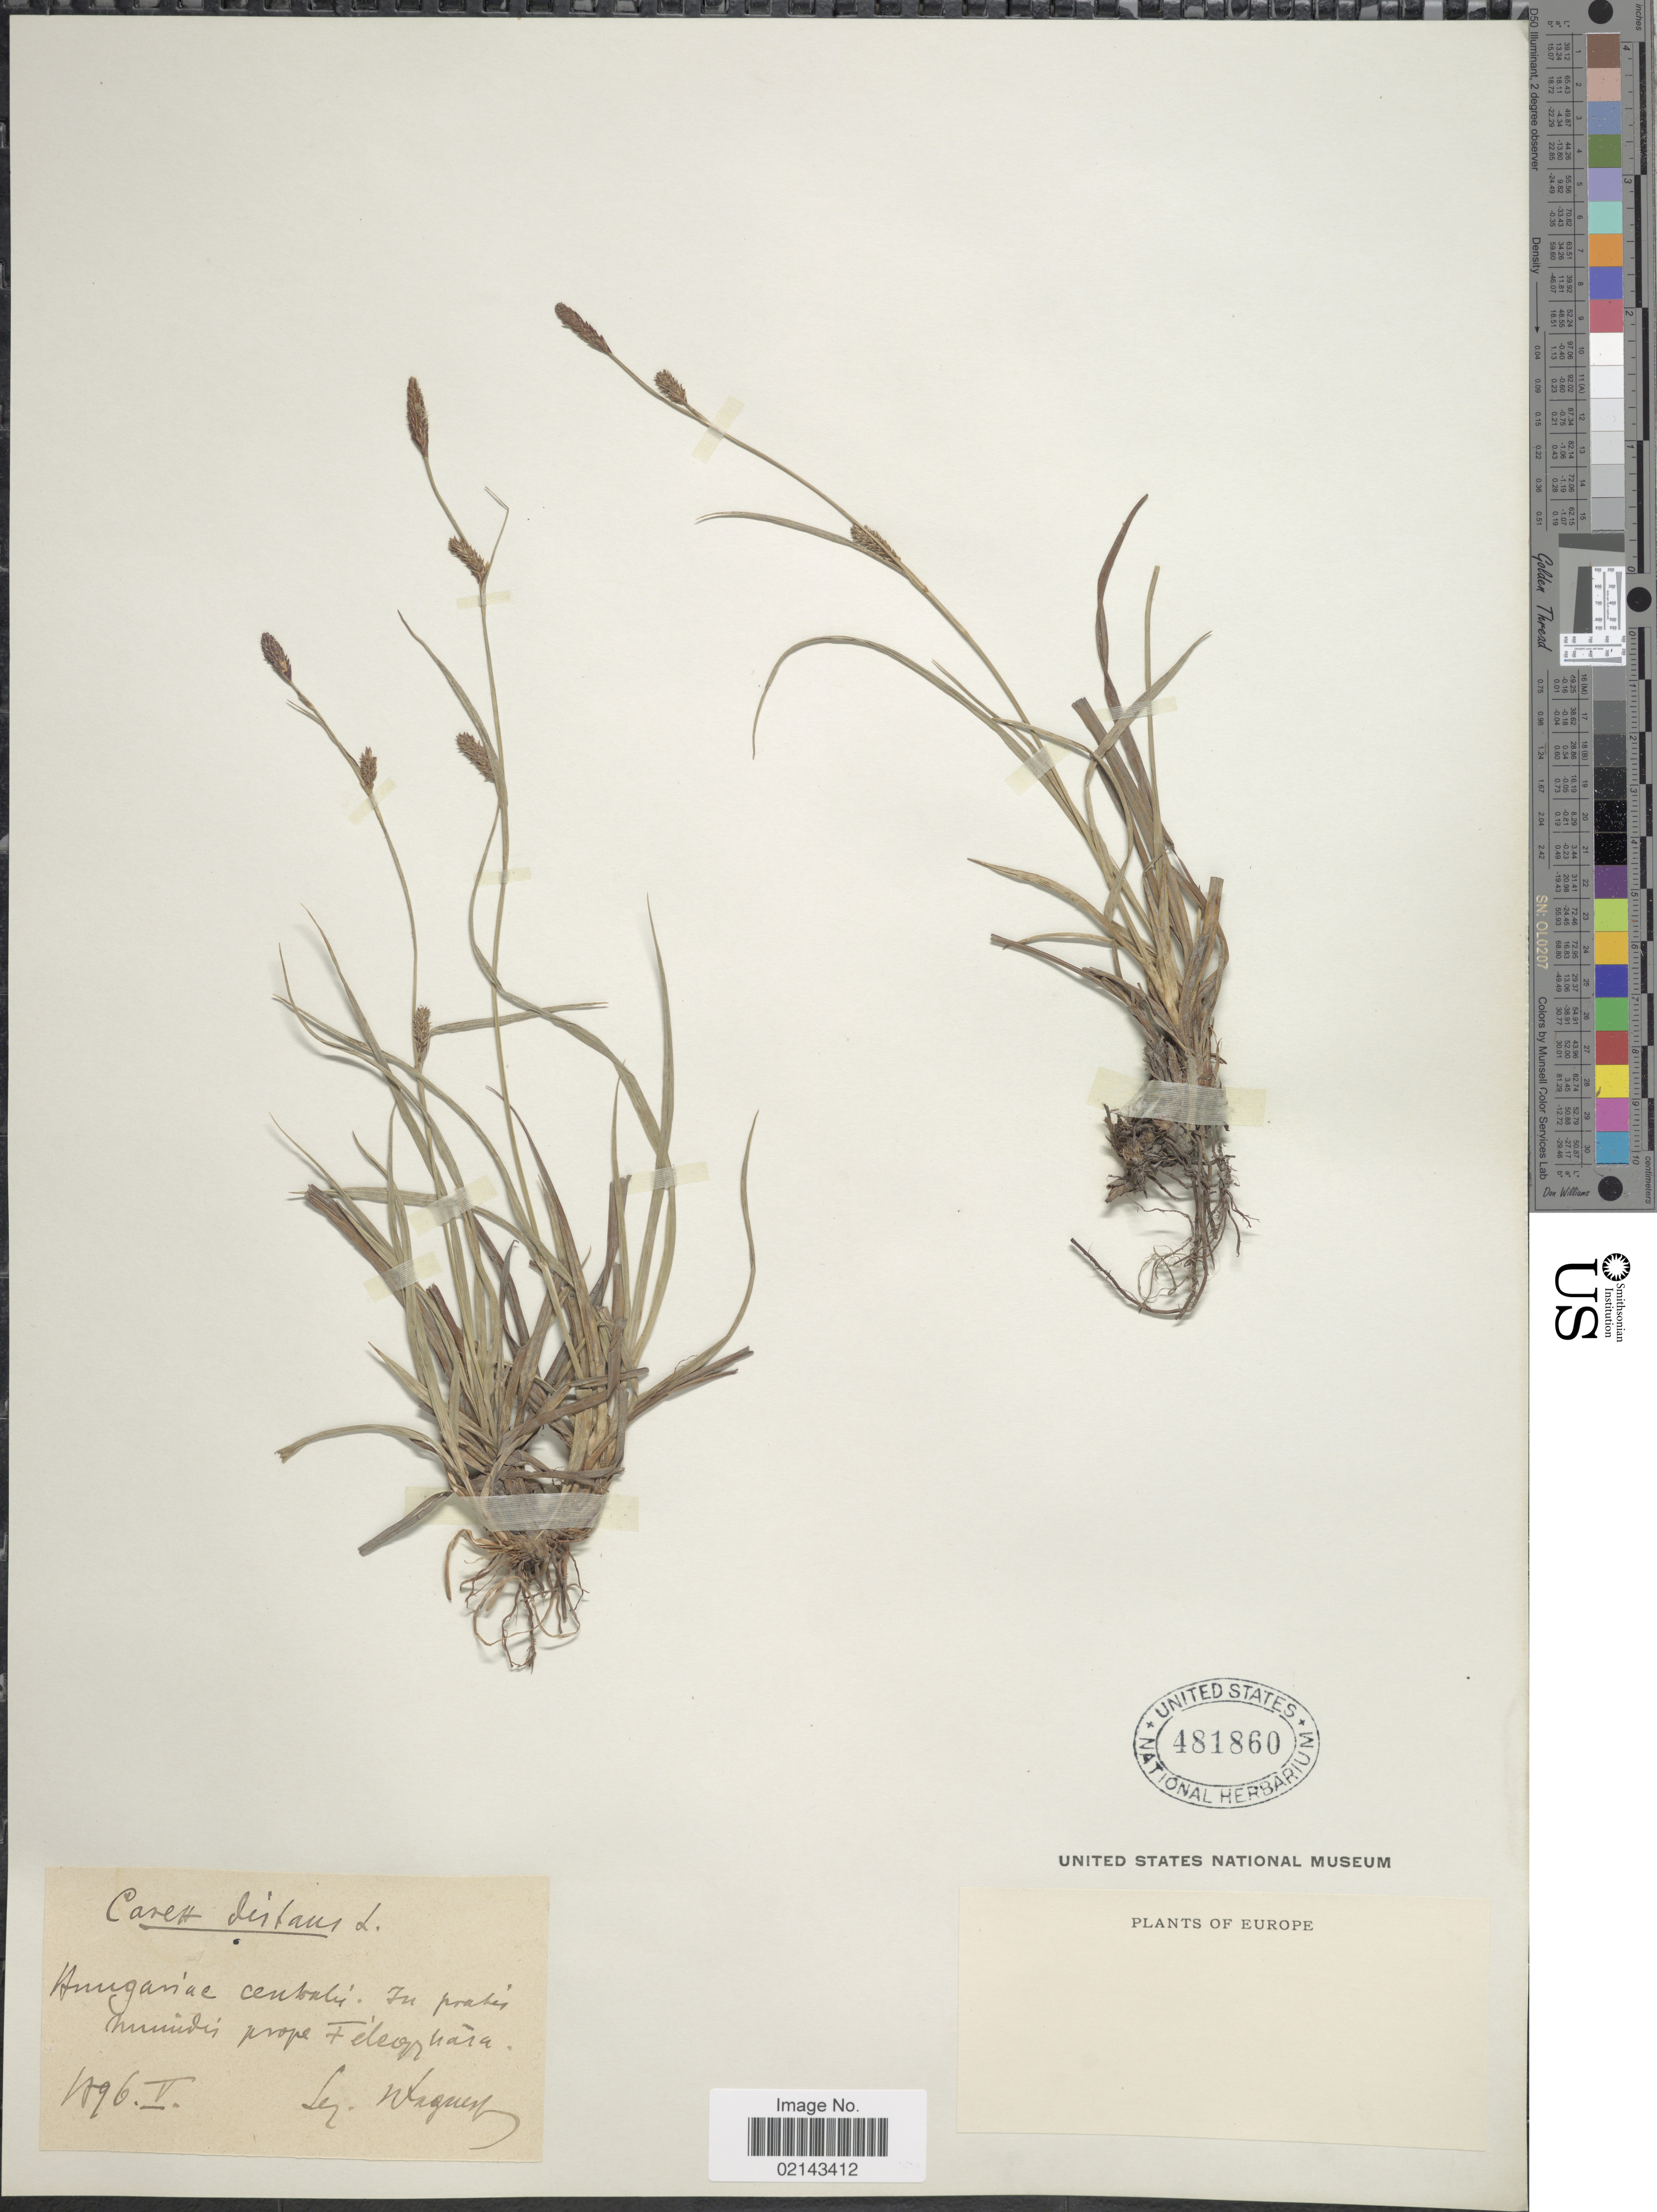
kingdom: Plantae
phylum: Tracheophyta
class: Liliopsida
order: Poales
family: Cyperaceae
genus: Carex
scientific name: Carex distans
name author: L.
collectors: -- Wagner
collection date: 1896-05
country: Hungary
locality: Hungariae centralis: In pratis humidis prope Feleor hara [interpreted]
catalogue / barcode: US 481860